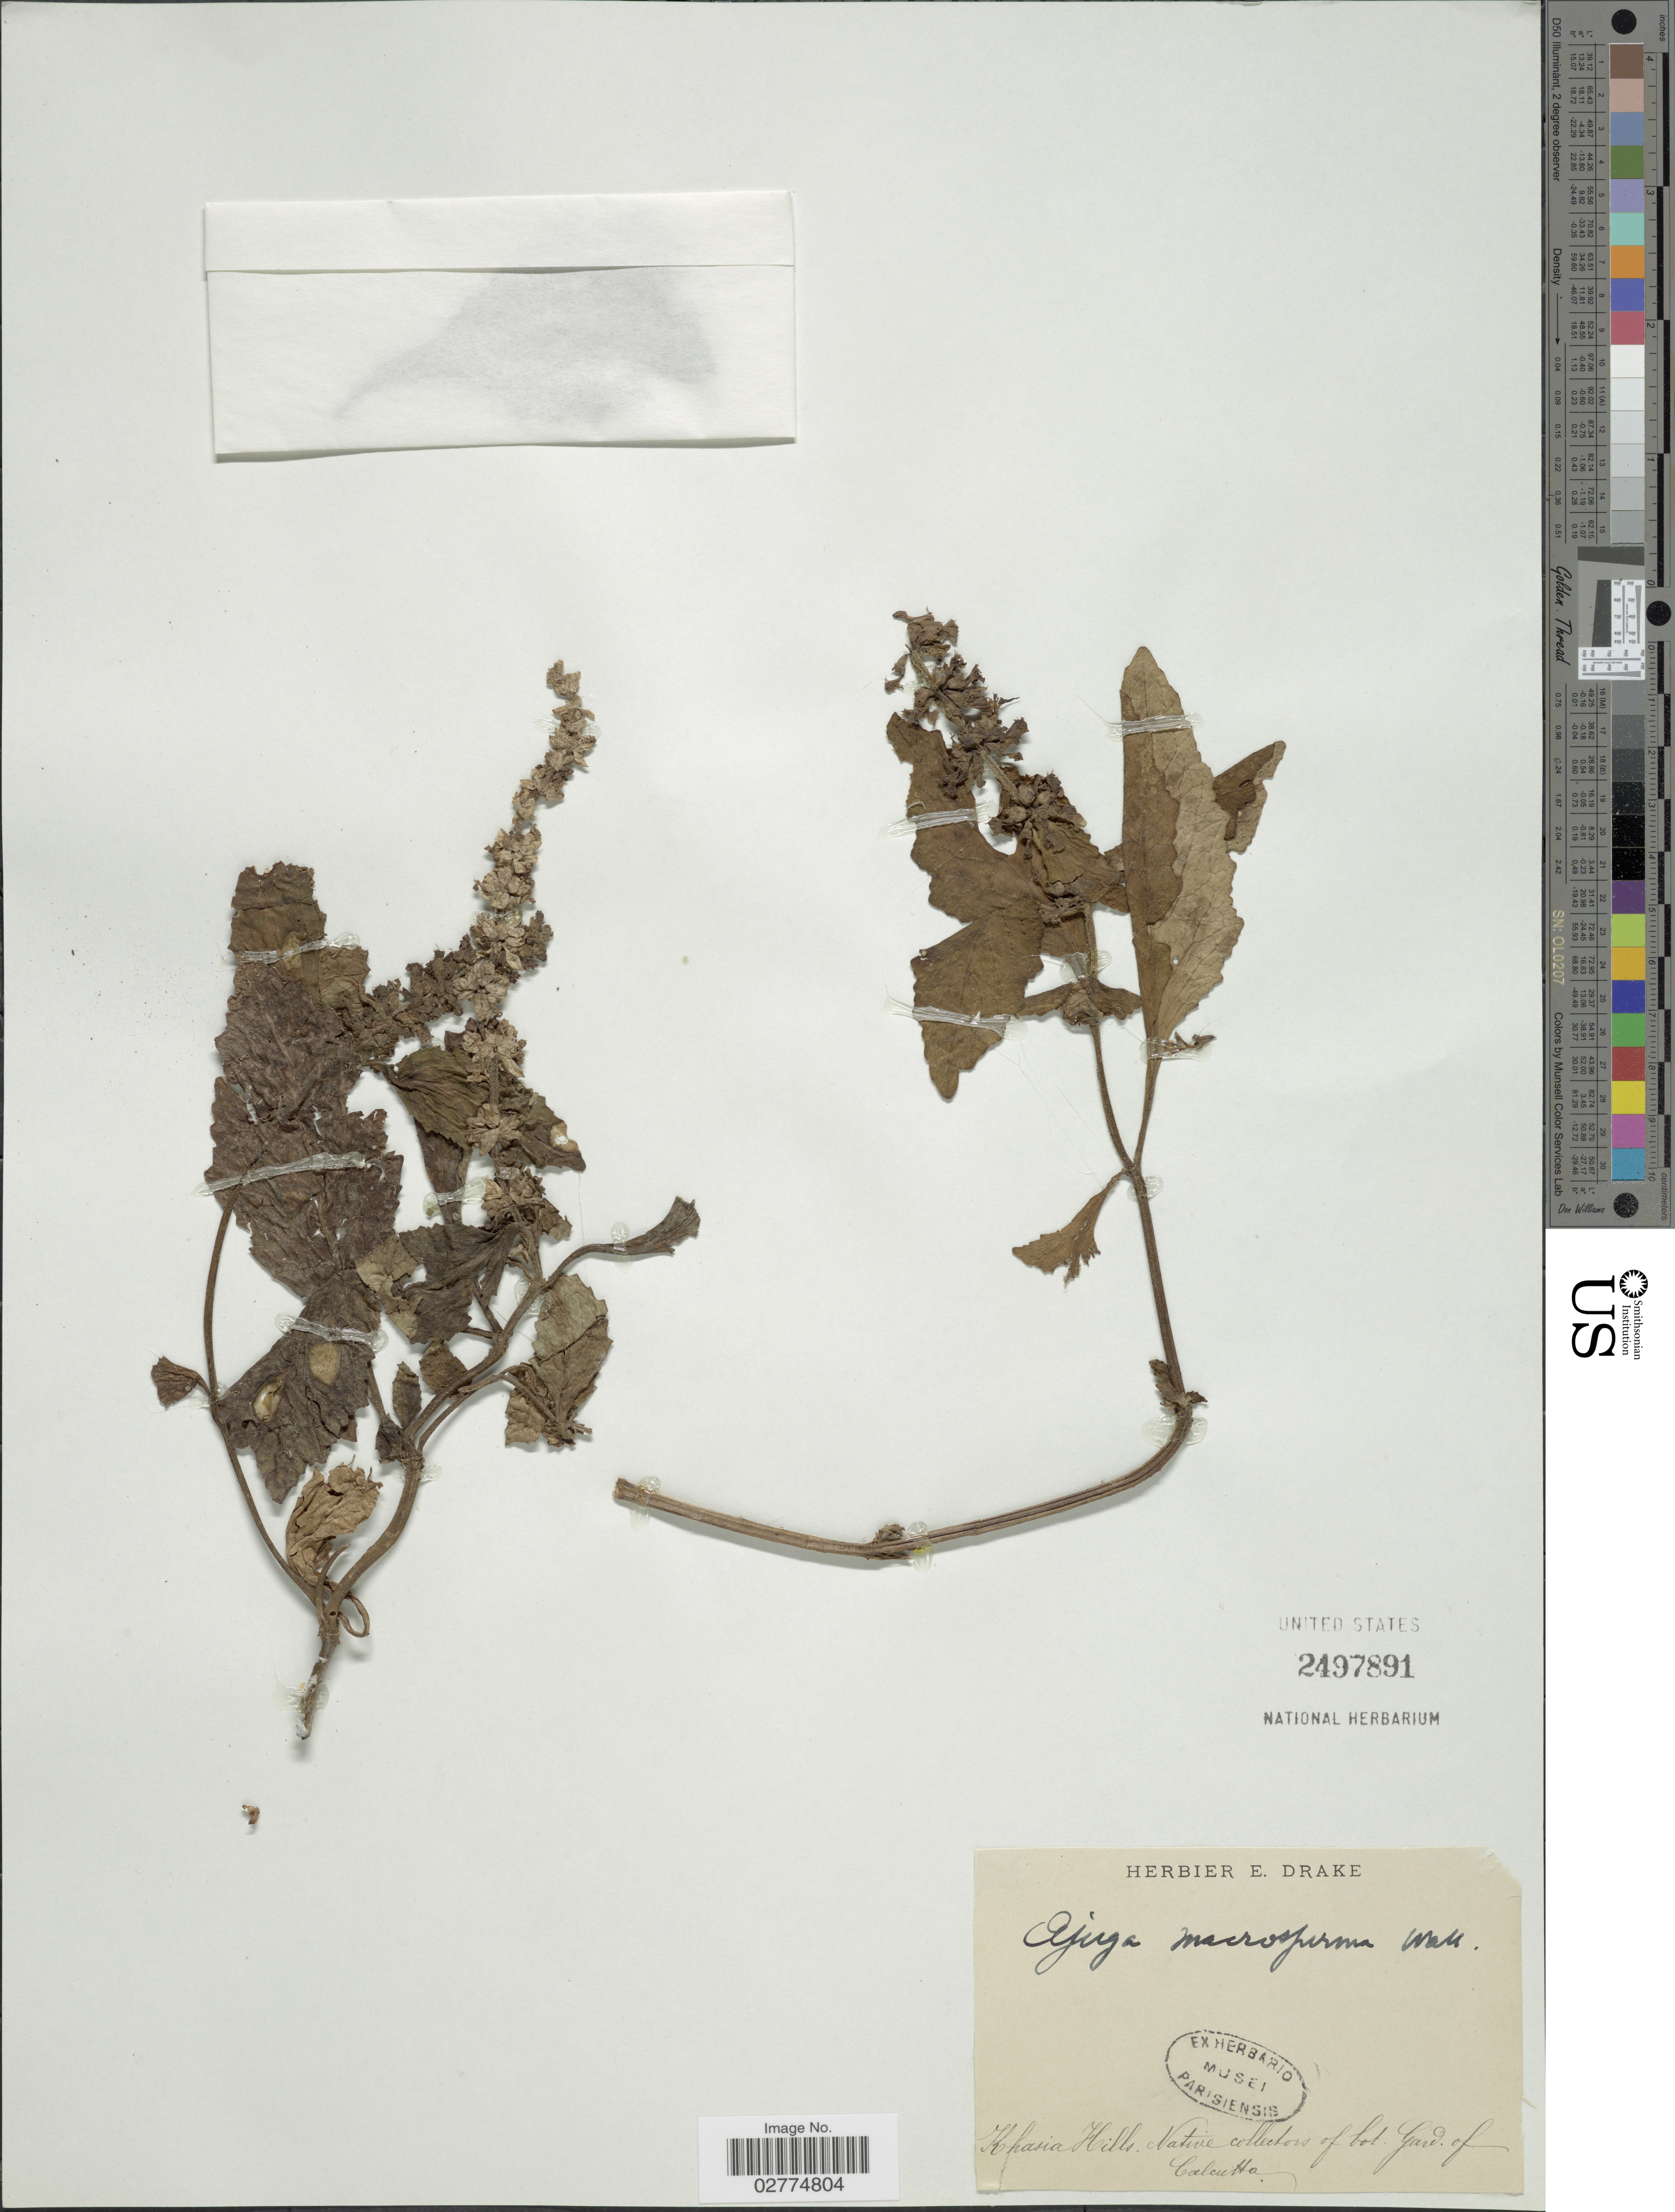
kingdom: Plantae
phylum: Tracheophyta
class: Magnoliopsida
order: Lamiales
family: Lamiaceae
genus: Ajuga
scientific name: Ajuga macrosperma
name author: Wall.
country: India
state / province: Meghalaya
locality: Khasia Hills, bot. Gard. of Calcutta.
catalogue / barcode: US 2497891